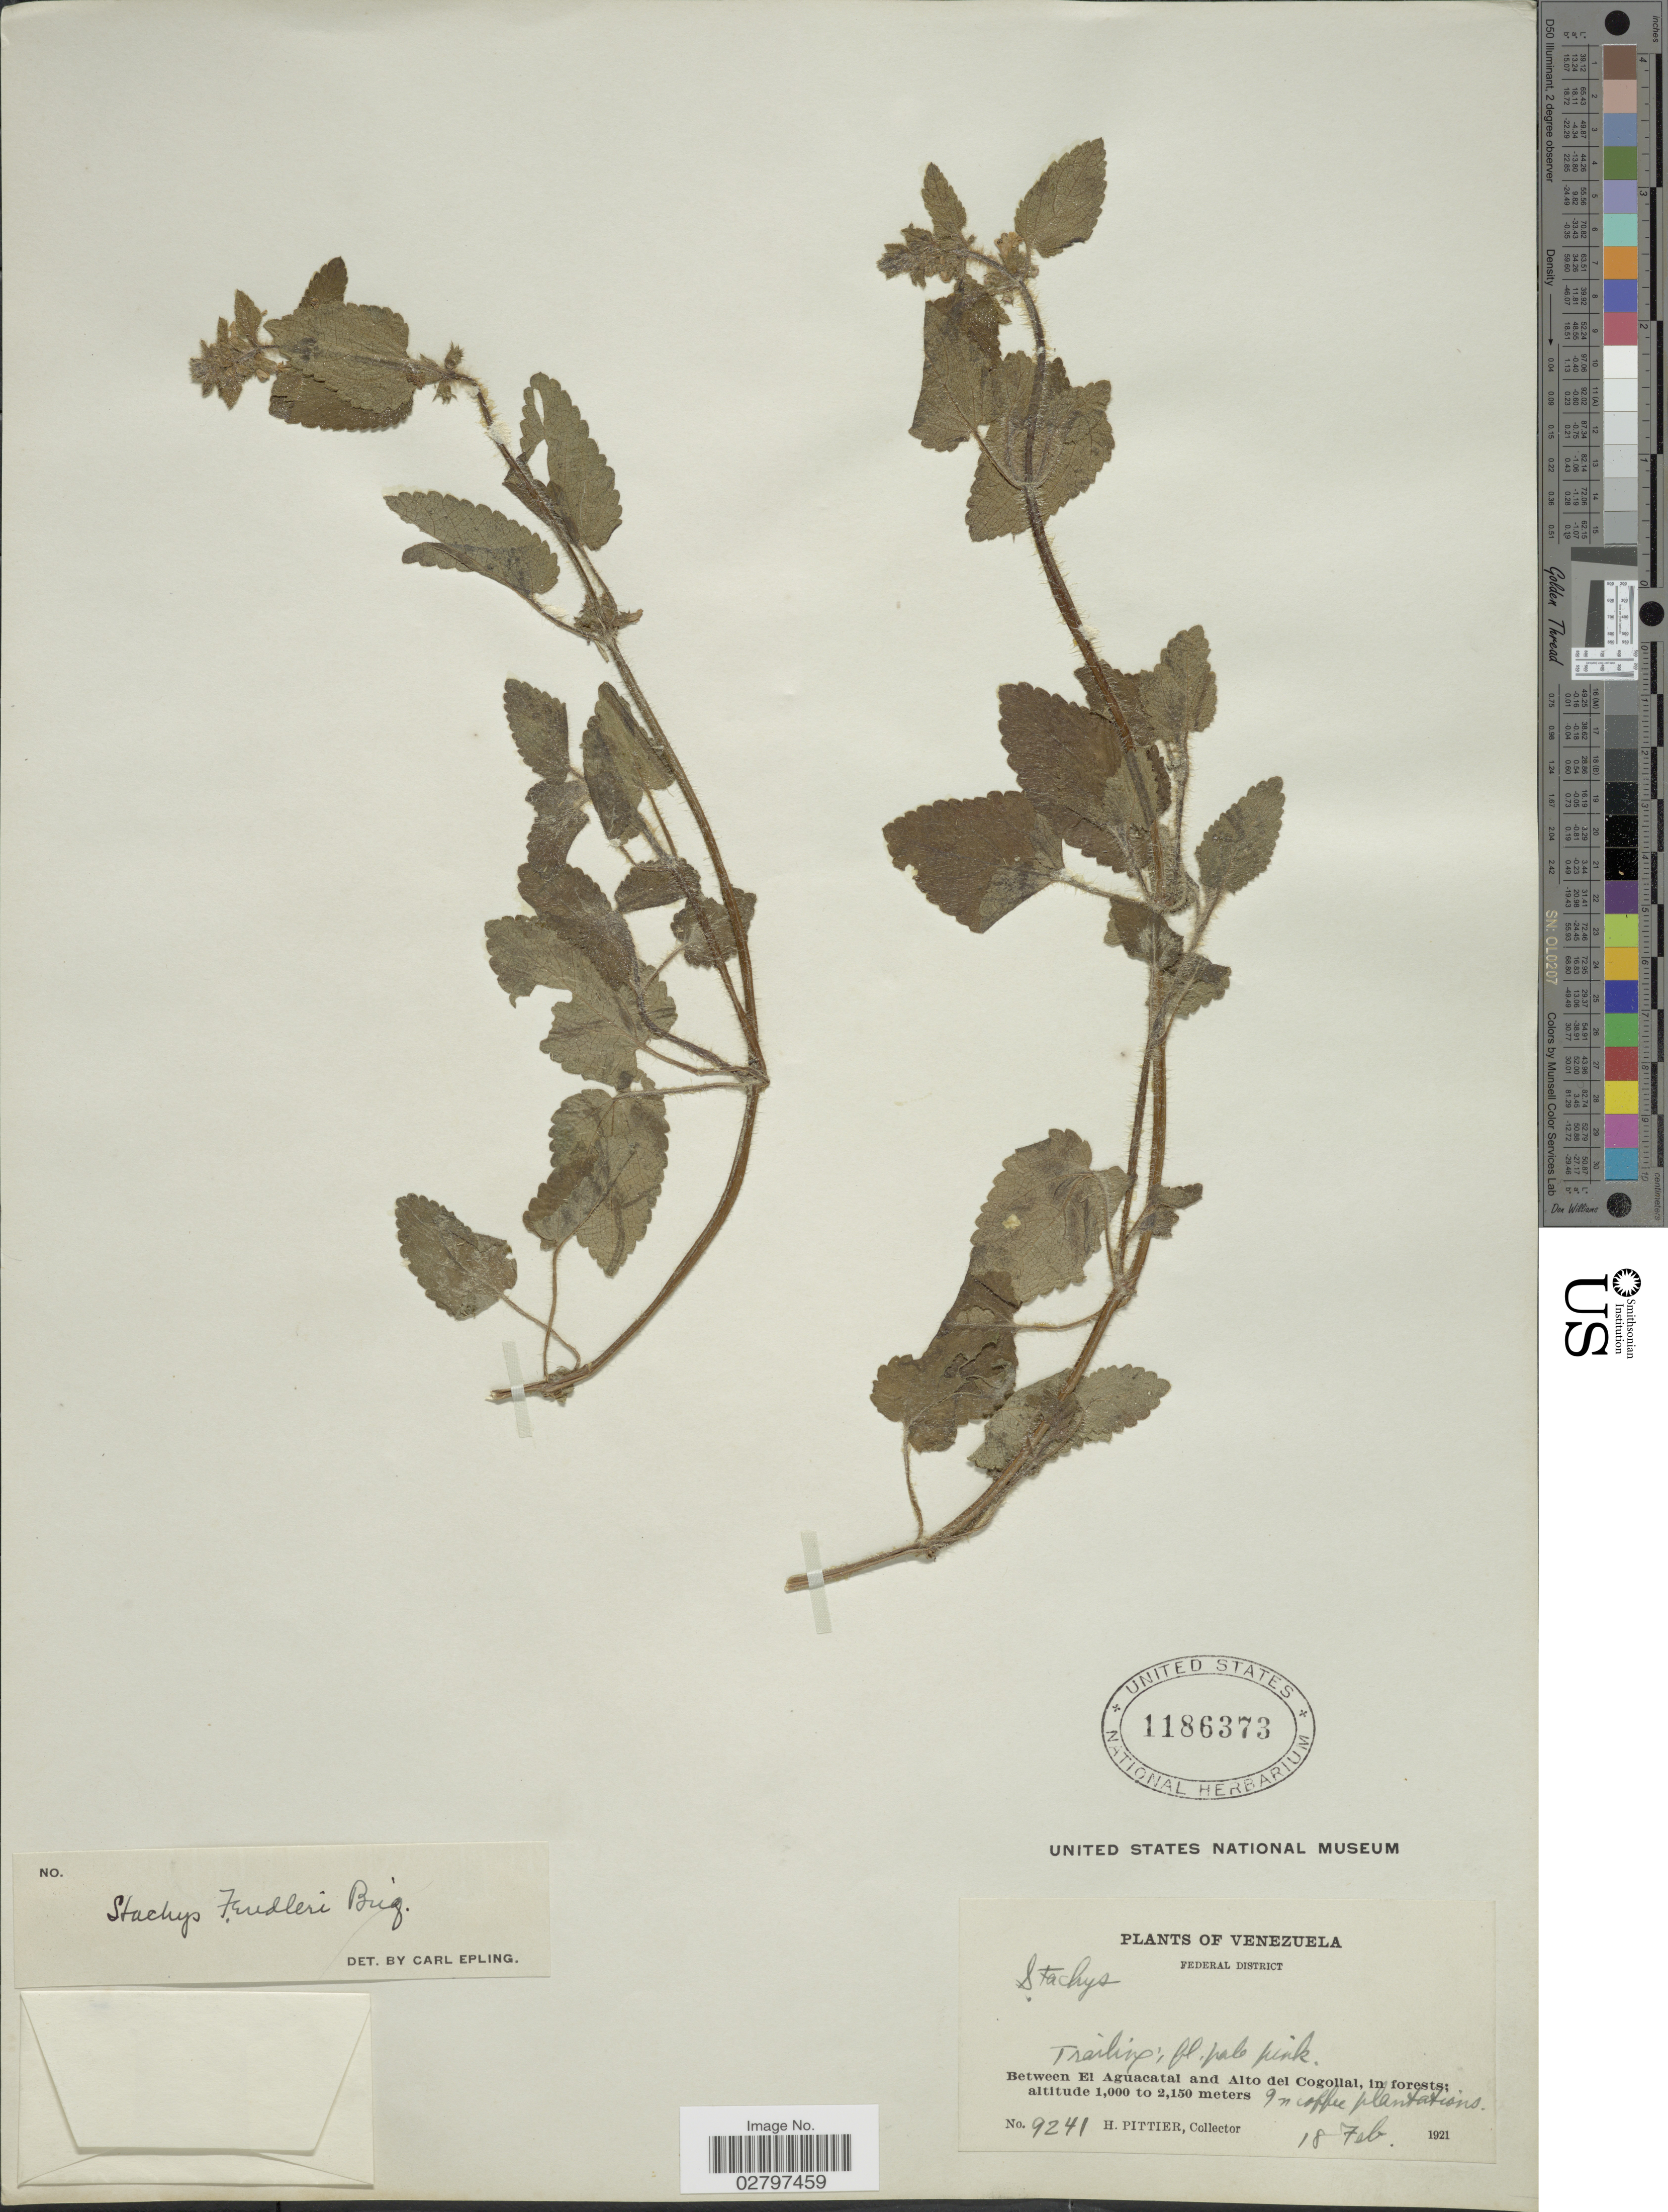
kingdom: Plantae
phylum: Tracheophyta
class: Magnoliopsida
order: Lamiales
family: Lamiaceae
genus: Stachys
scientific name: Stachys fendleri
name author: Briq.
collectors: H. F. Pittier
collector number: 9241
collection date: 1921-02-18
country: Venezuela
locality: Federal District, Between El Aguacatal and Alto del Cogollal. In coffee plantations.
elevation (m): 1000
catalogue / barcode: US 1186373